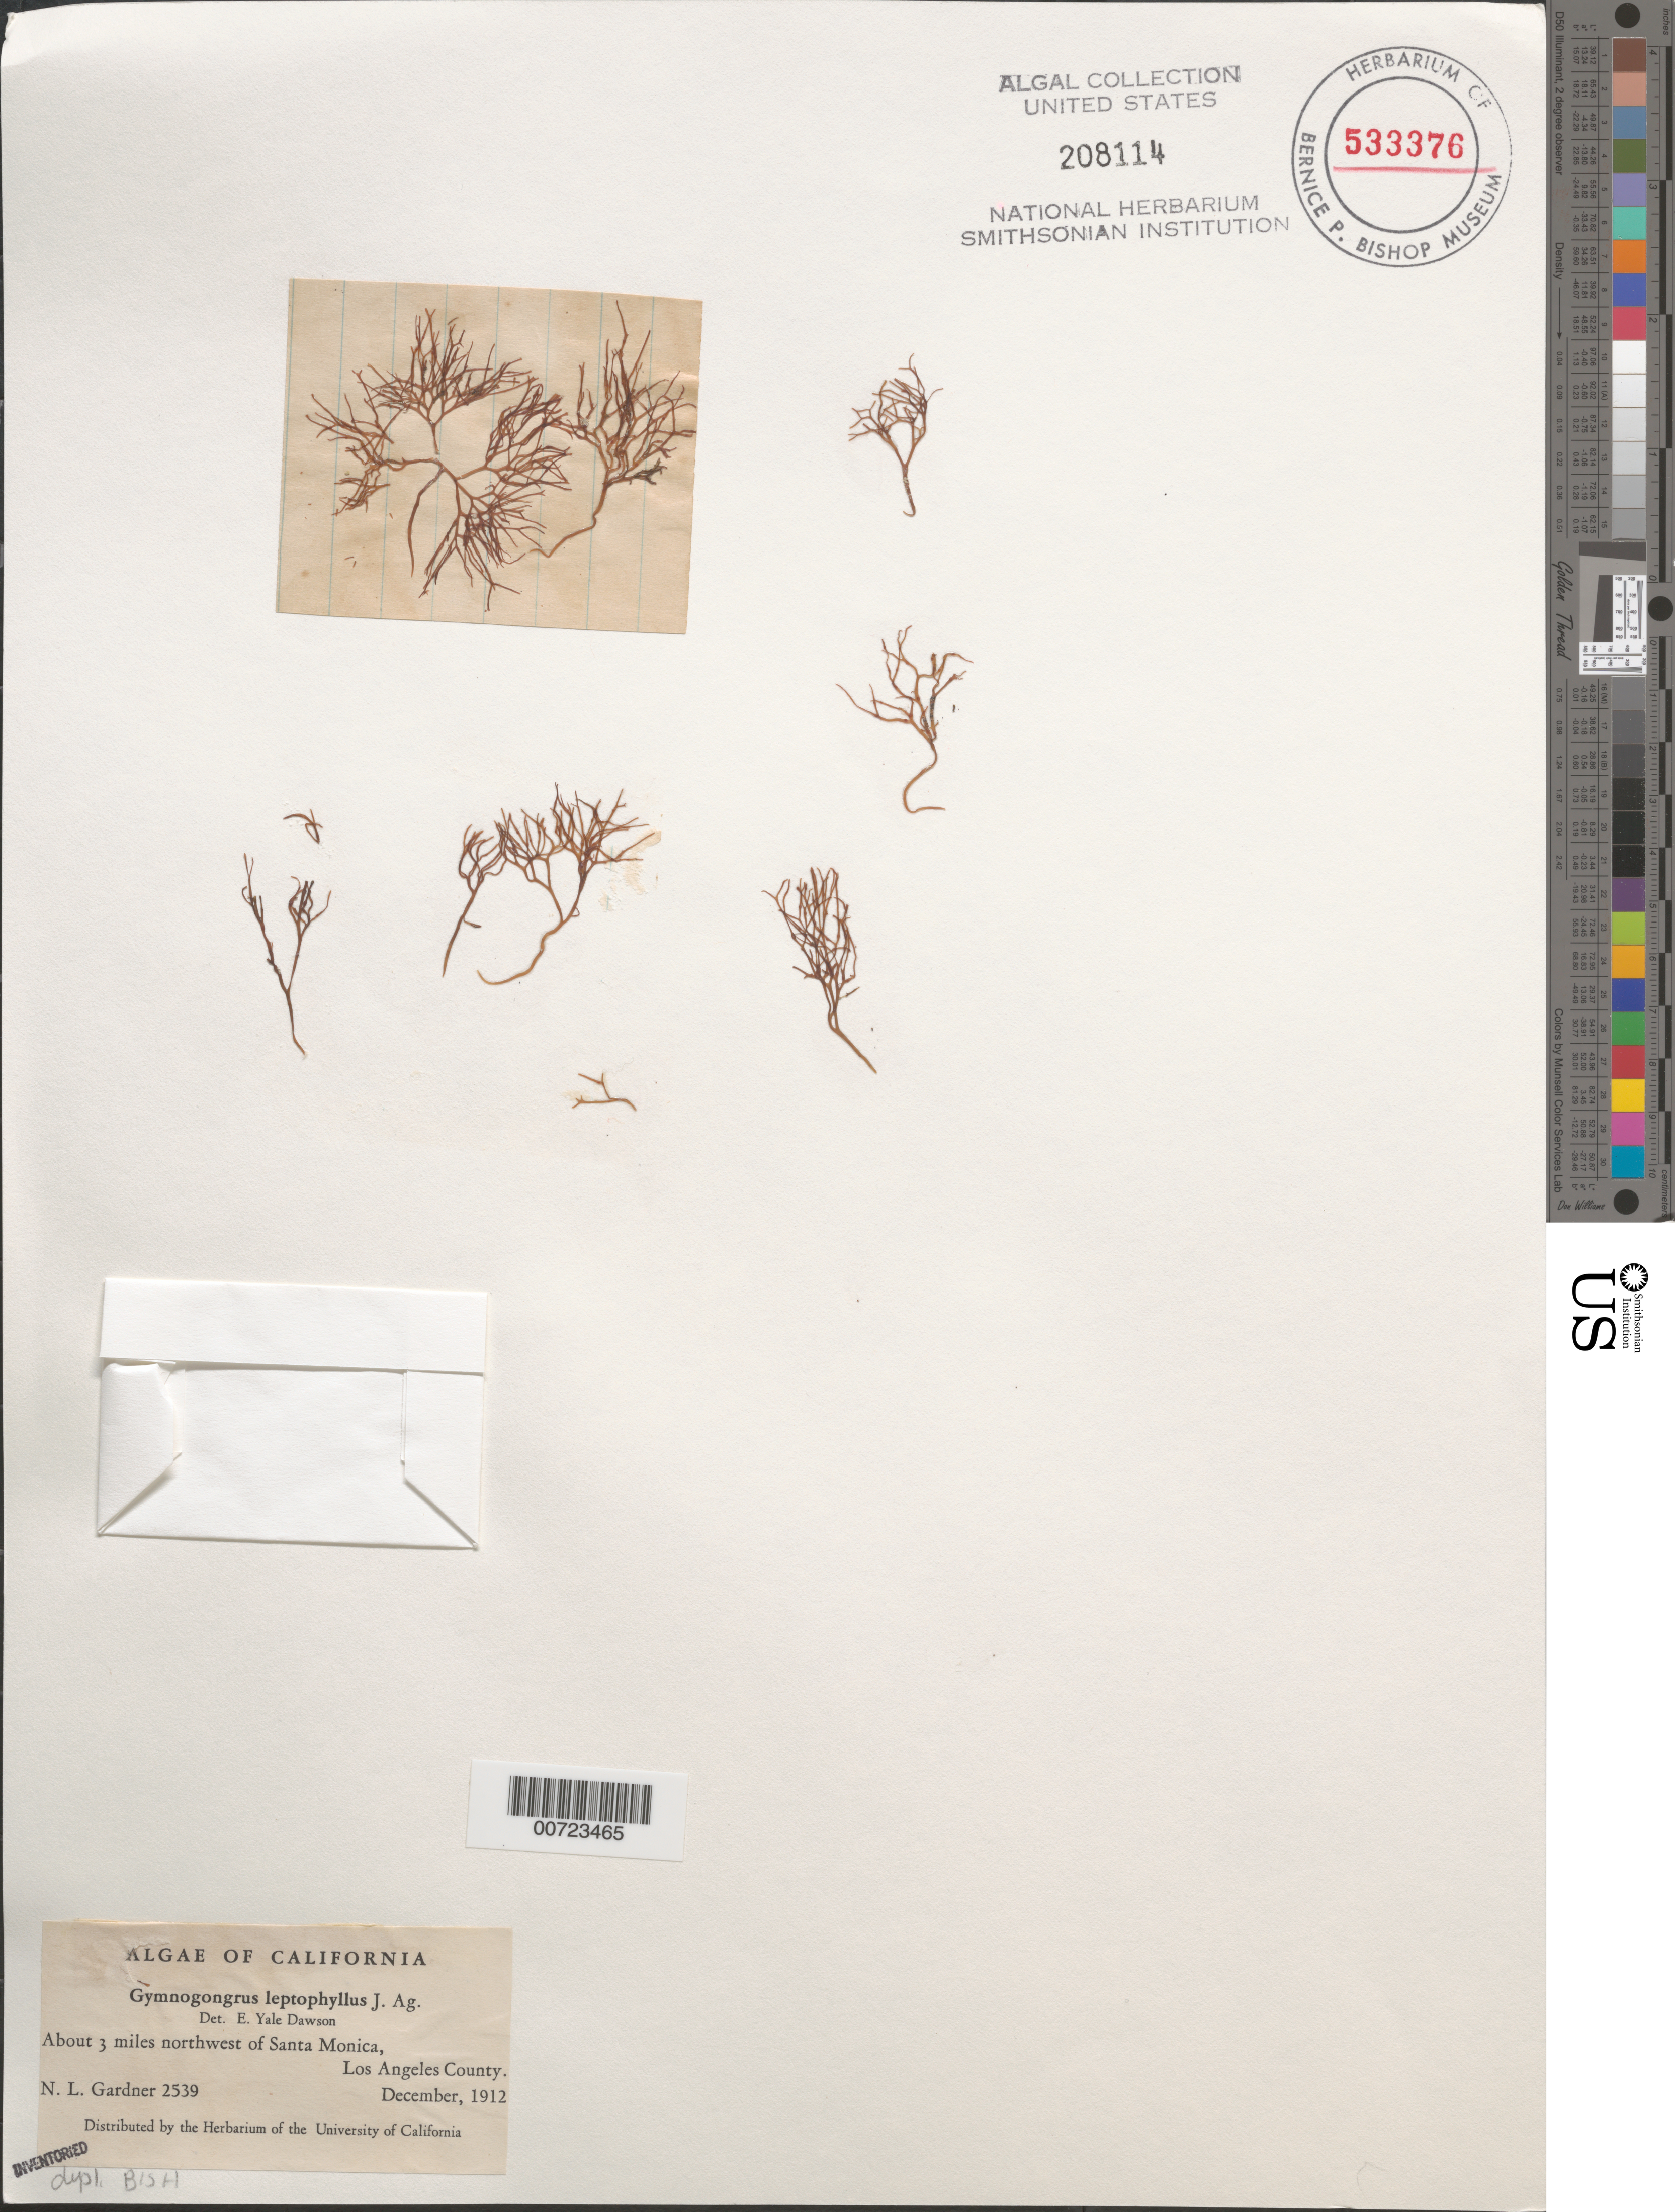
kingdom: Plantae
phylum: Rhodophyta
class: Florideophyceae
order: Gigartinales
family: Phyllophoraceae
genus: Besa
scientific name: Besa leptophylla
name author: (J. Agardh) M.S.Calderon & K.A. Miller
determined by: Algae name updating Project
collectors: N. Gardner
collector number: NLG 2539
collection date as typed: Dec 1912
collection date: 1912-12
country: United States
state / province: California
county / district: Los Angeles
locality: Ca. 3 miles northwest of Santa Monica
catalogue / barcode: US 208114